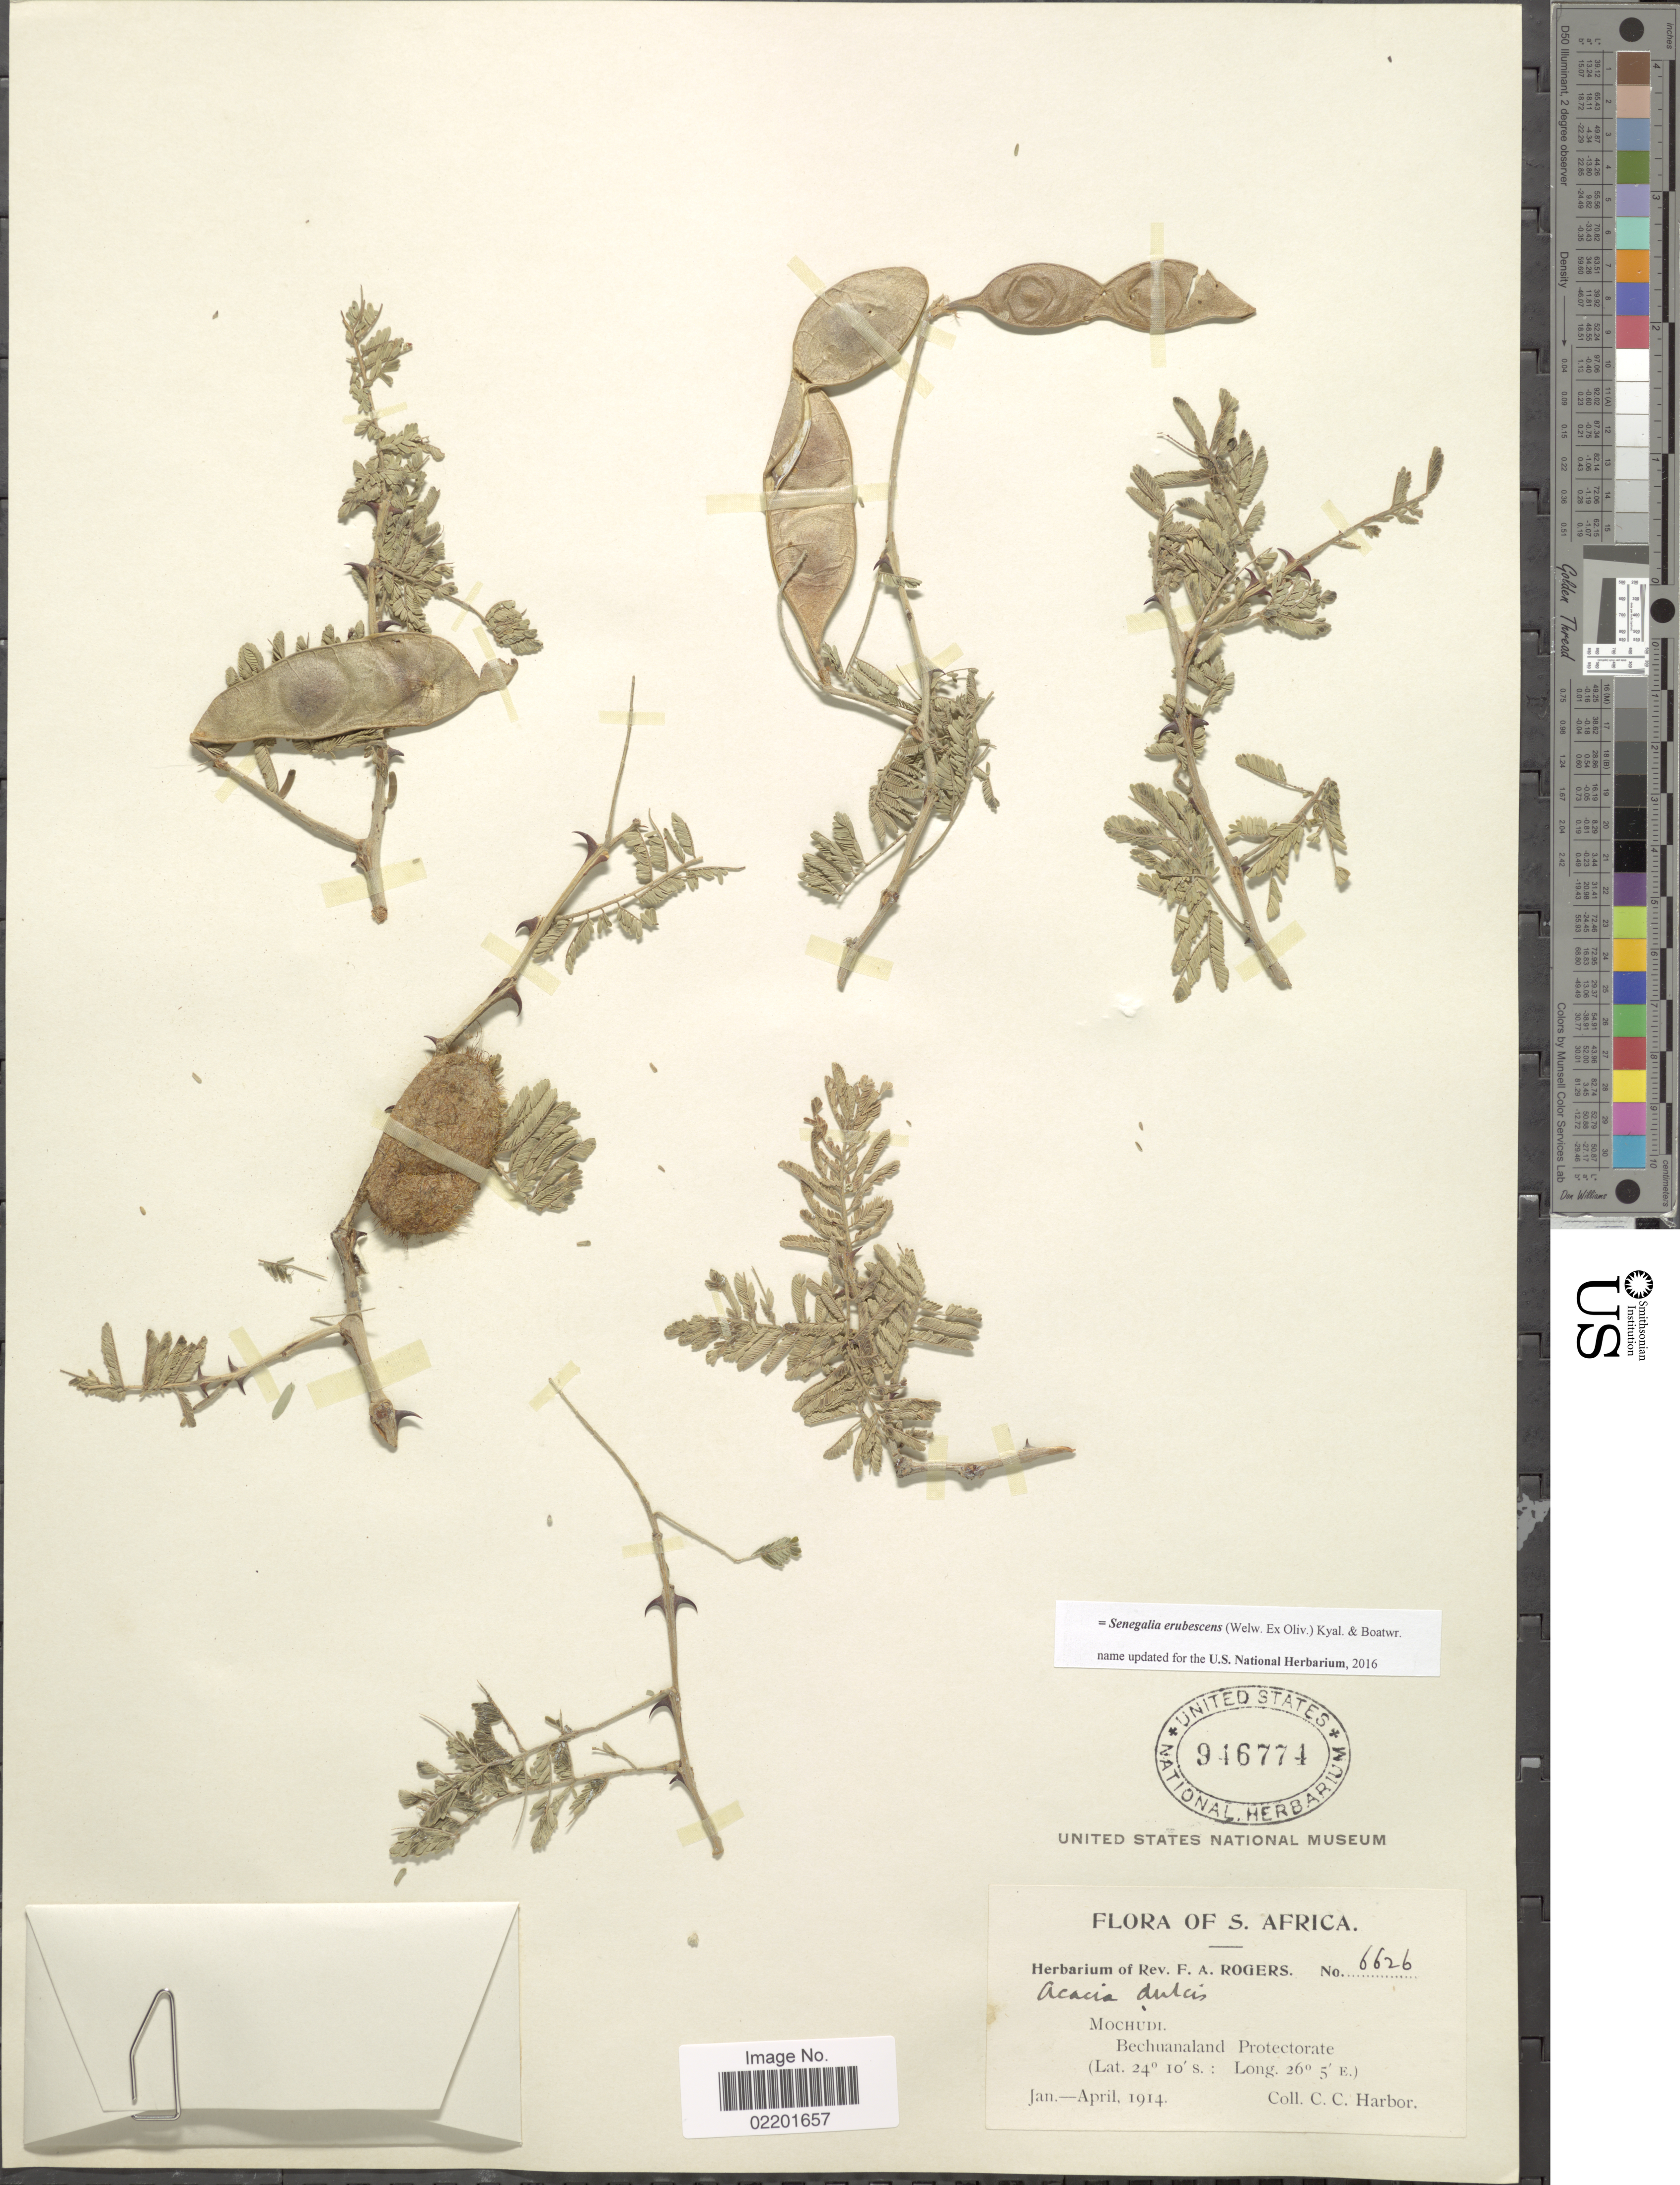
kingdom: Plantae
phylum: Tracheophyta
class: Magnoliopsida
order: Fabales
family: Fabaceae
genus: Senegalia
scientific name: Senegalia erubescens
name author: (Welw. ex Oliv.) Kyal. & Boatwr.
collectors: C. Harbor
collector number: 6626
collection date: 1914-01/1914-04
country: South Africa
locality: S. Africa, Mochudi, Bechuanaland Protectorate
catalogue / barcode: US 946774